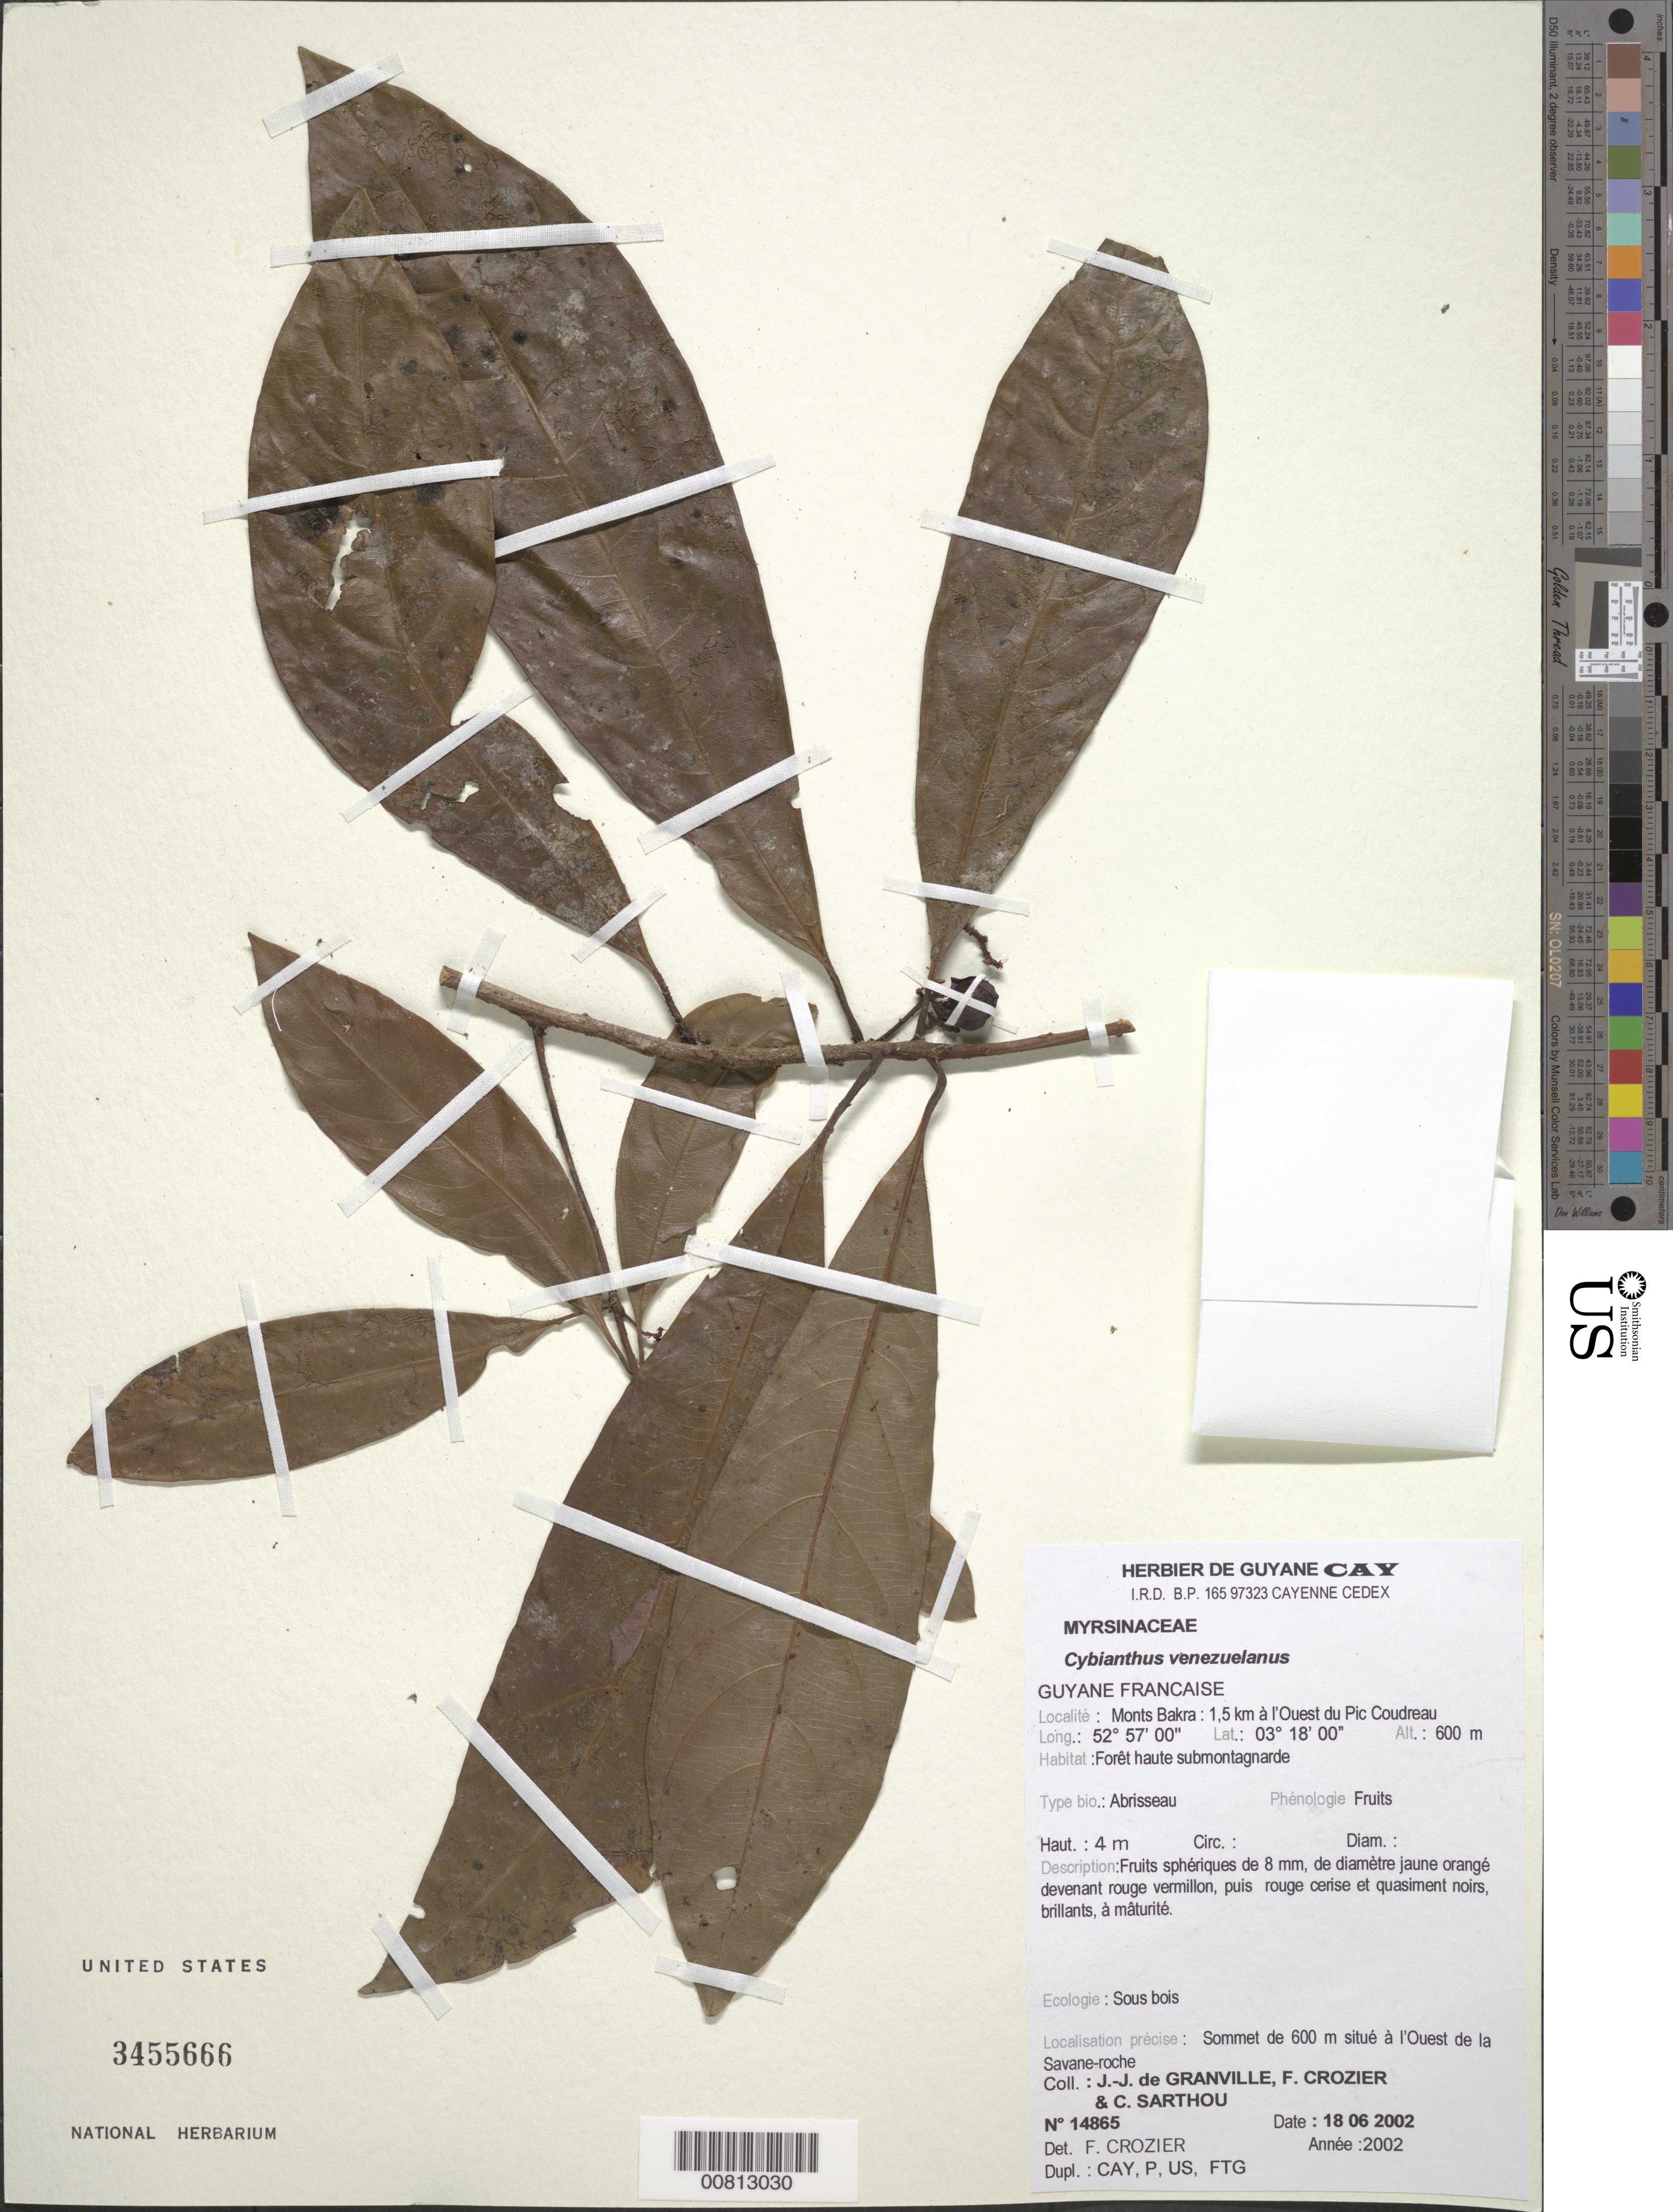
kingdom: Plantae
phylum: Tracheophyta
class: Magnoliopsida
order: Ericales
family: Primulaceae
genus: Cybianthus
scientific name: Cybianthus venezuelanus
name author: Mez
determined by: Crozier, F.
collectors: J.-J. de Granville, F. Crozier & C. Sarthou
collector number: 14865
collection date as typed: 18-Jun-02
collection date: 2002-06-18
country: French Guiana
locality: Monts Bakra, 1.5 km a l'Ouest du Pic Coudreau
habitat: Forest haute submontagnarde; sous bois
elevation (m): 600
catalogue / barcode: US 3455666